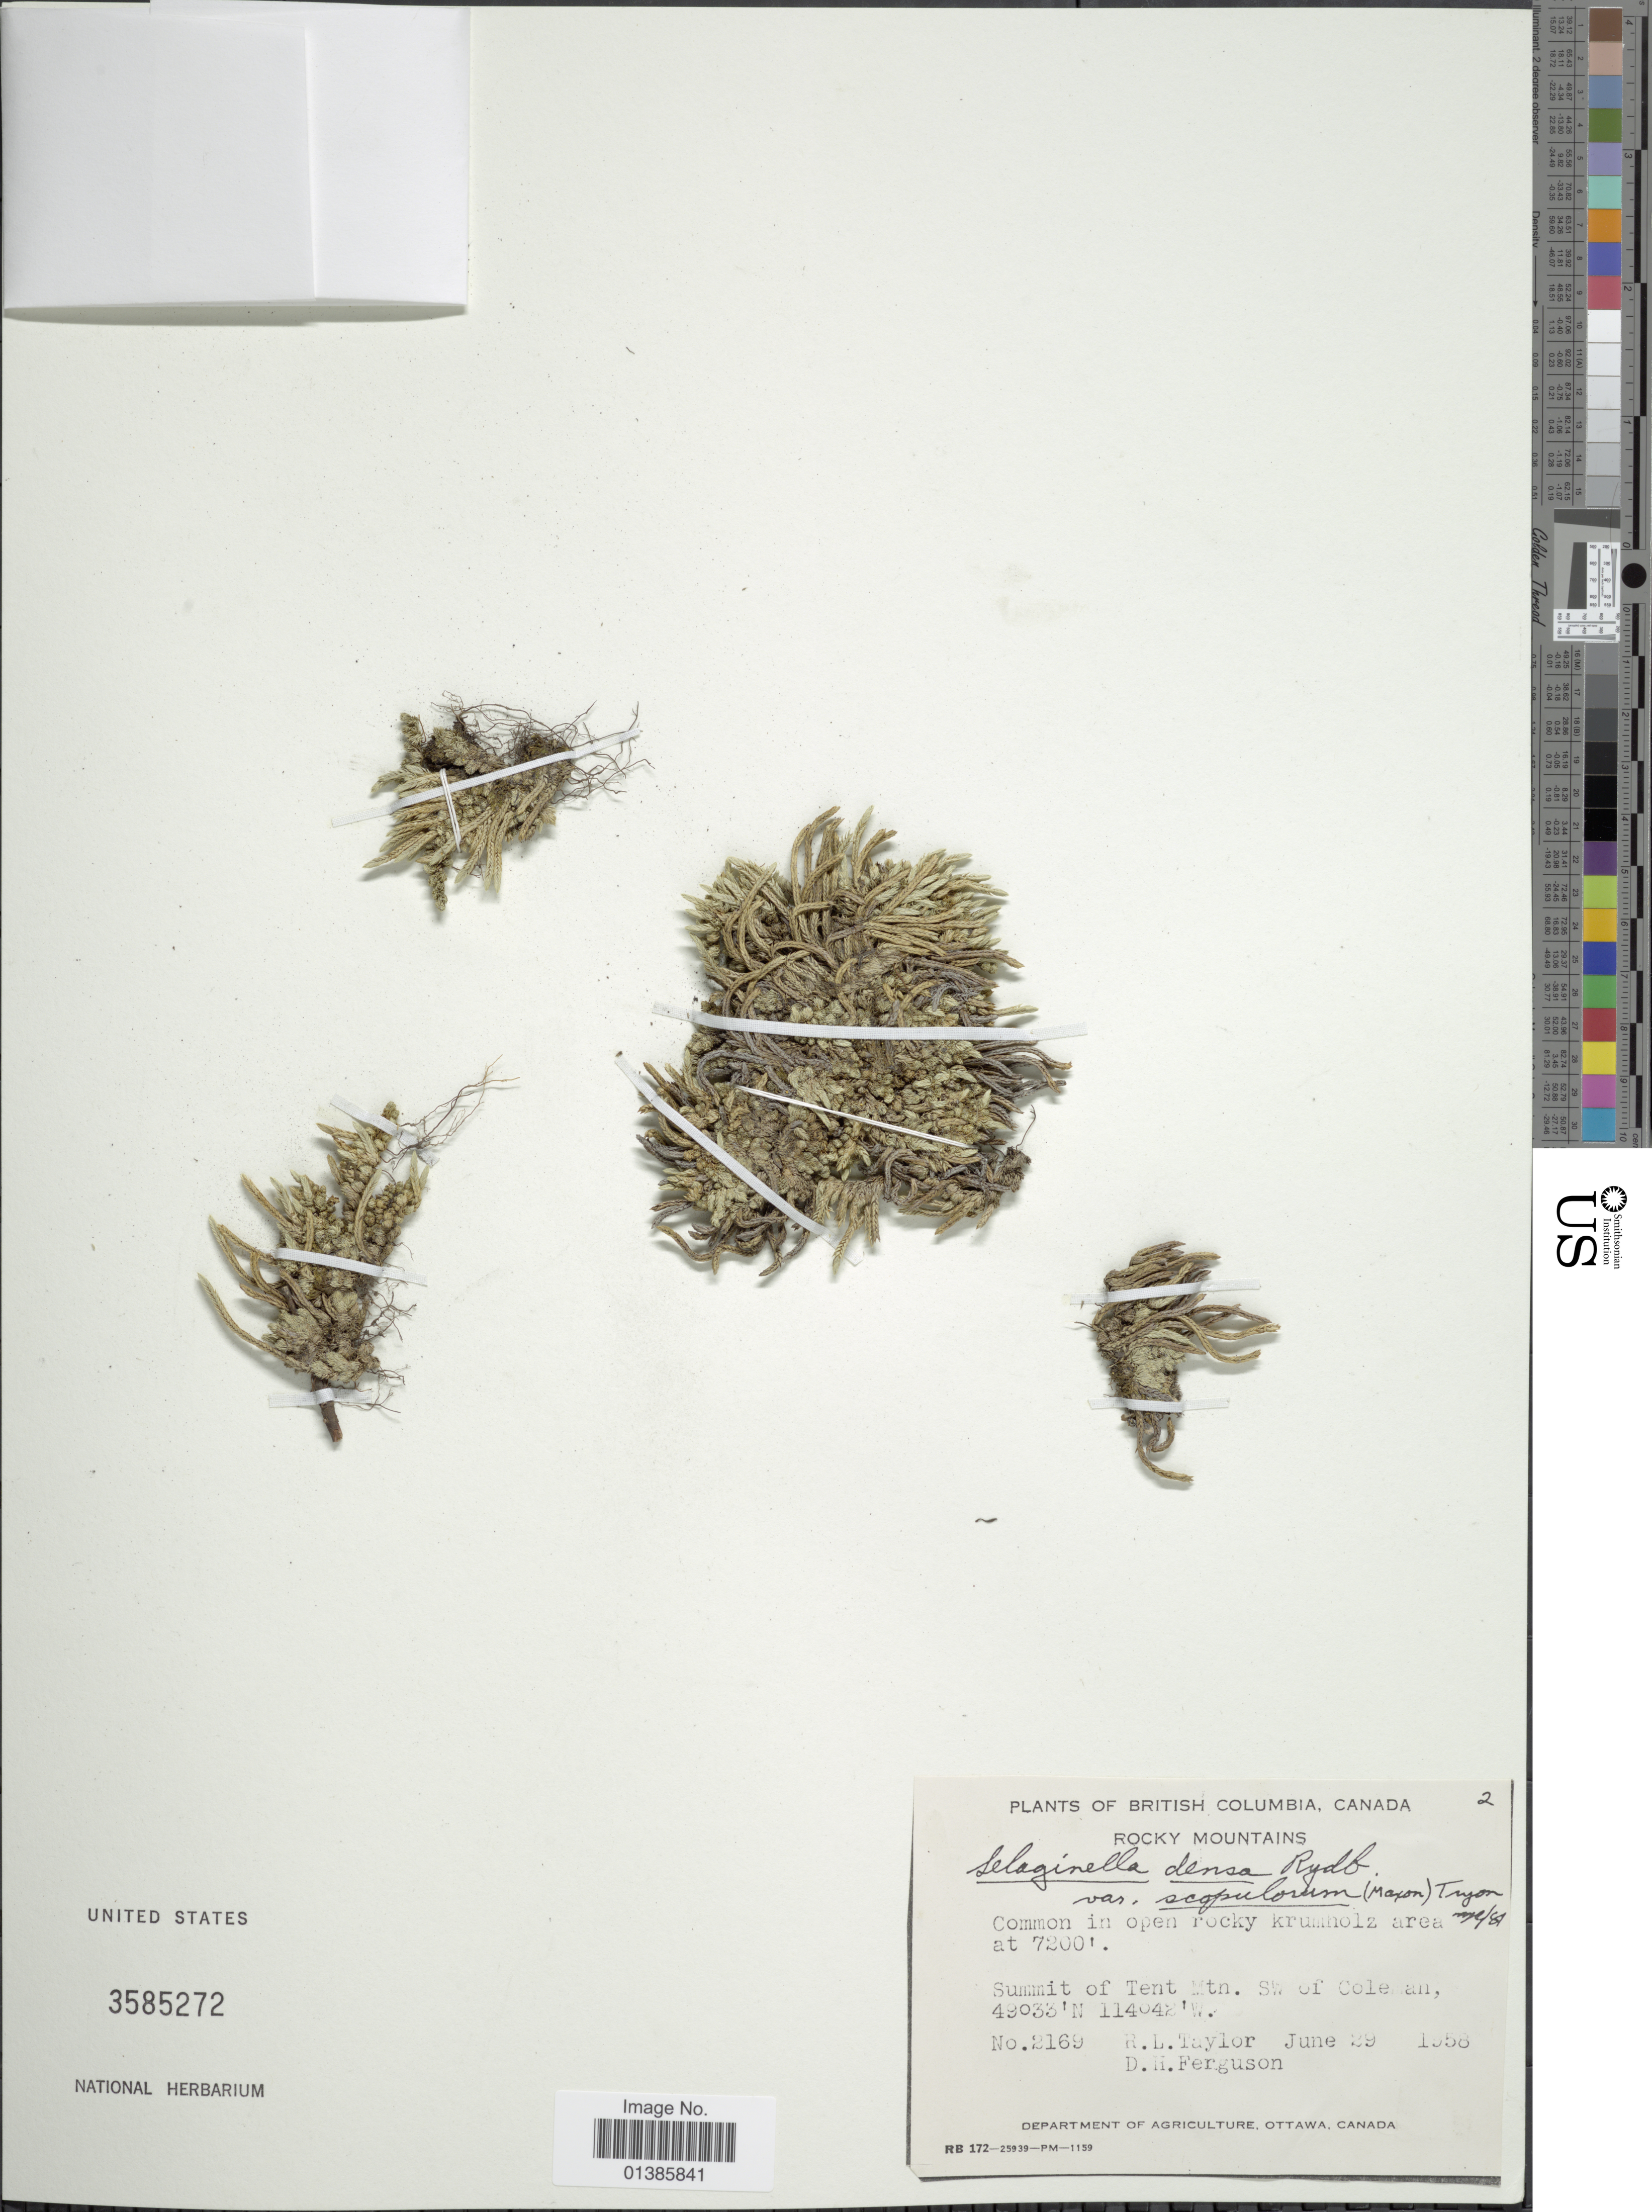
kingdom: Plantae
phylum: Tracheophyta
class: Lycopodiopsida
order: Selaginellales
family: Selaginellaceae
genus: Selaginella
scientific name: Selaginella densa var. scopulorum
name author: (Maxon) R.M. Tryon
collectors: R. Taylor & D. Ferguson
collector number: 2169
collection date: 1958-06-29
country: Canada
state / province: British Columbia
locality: Rocky Mountains. Summit of Tent Mtn. SW of Coleman.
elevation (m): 2195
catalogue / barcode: US 3585272